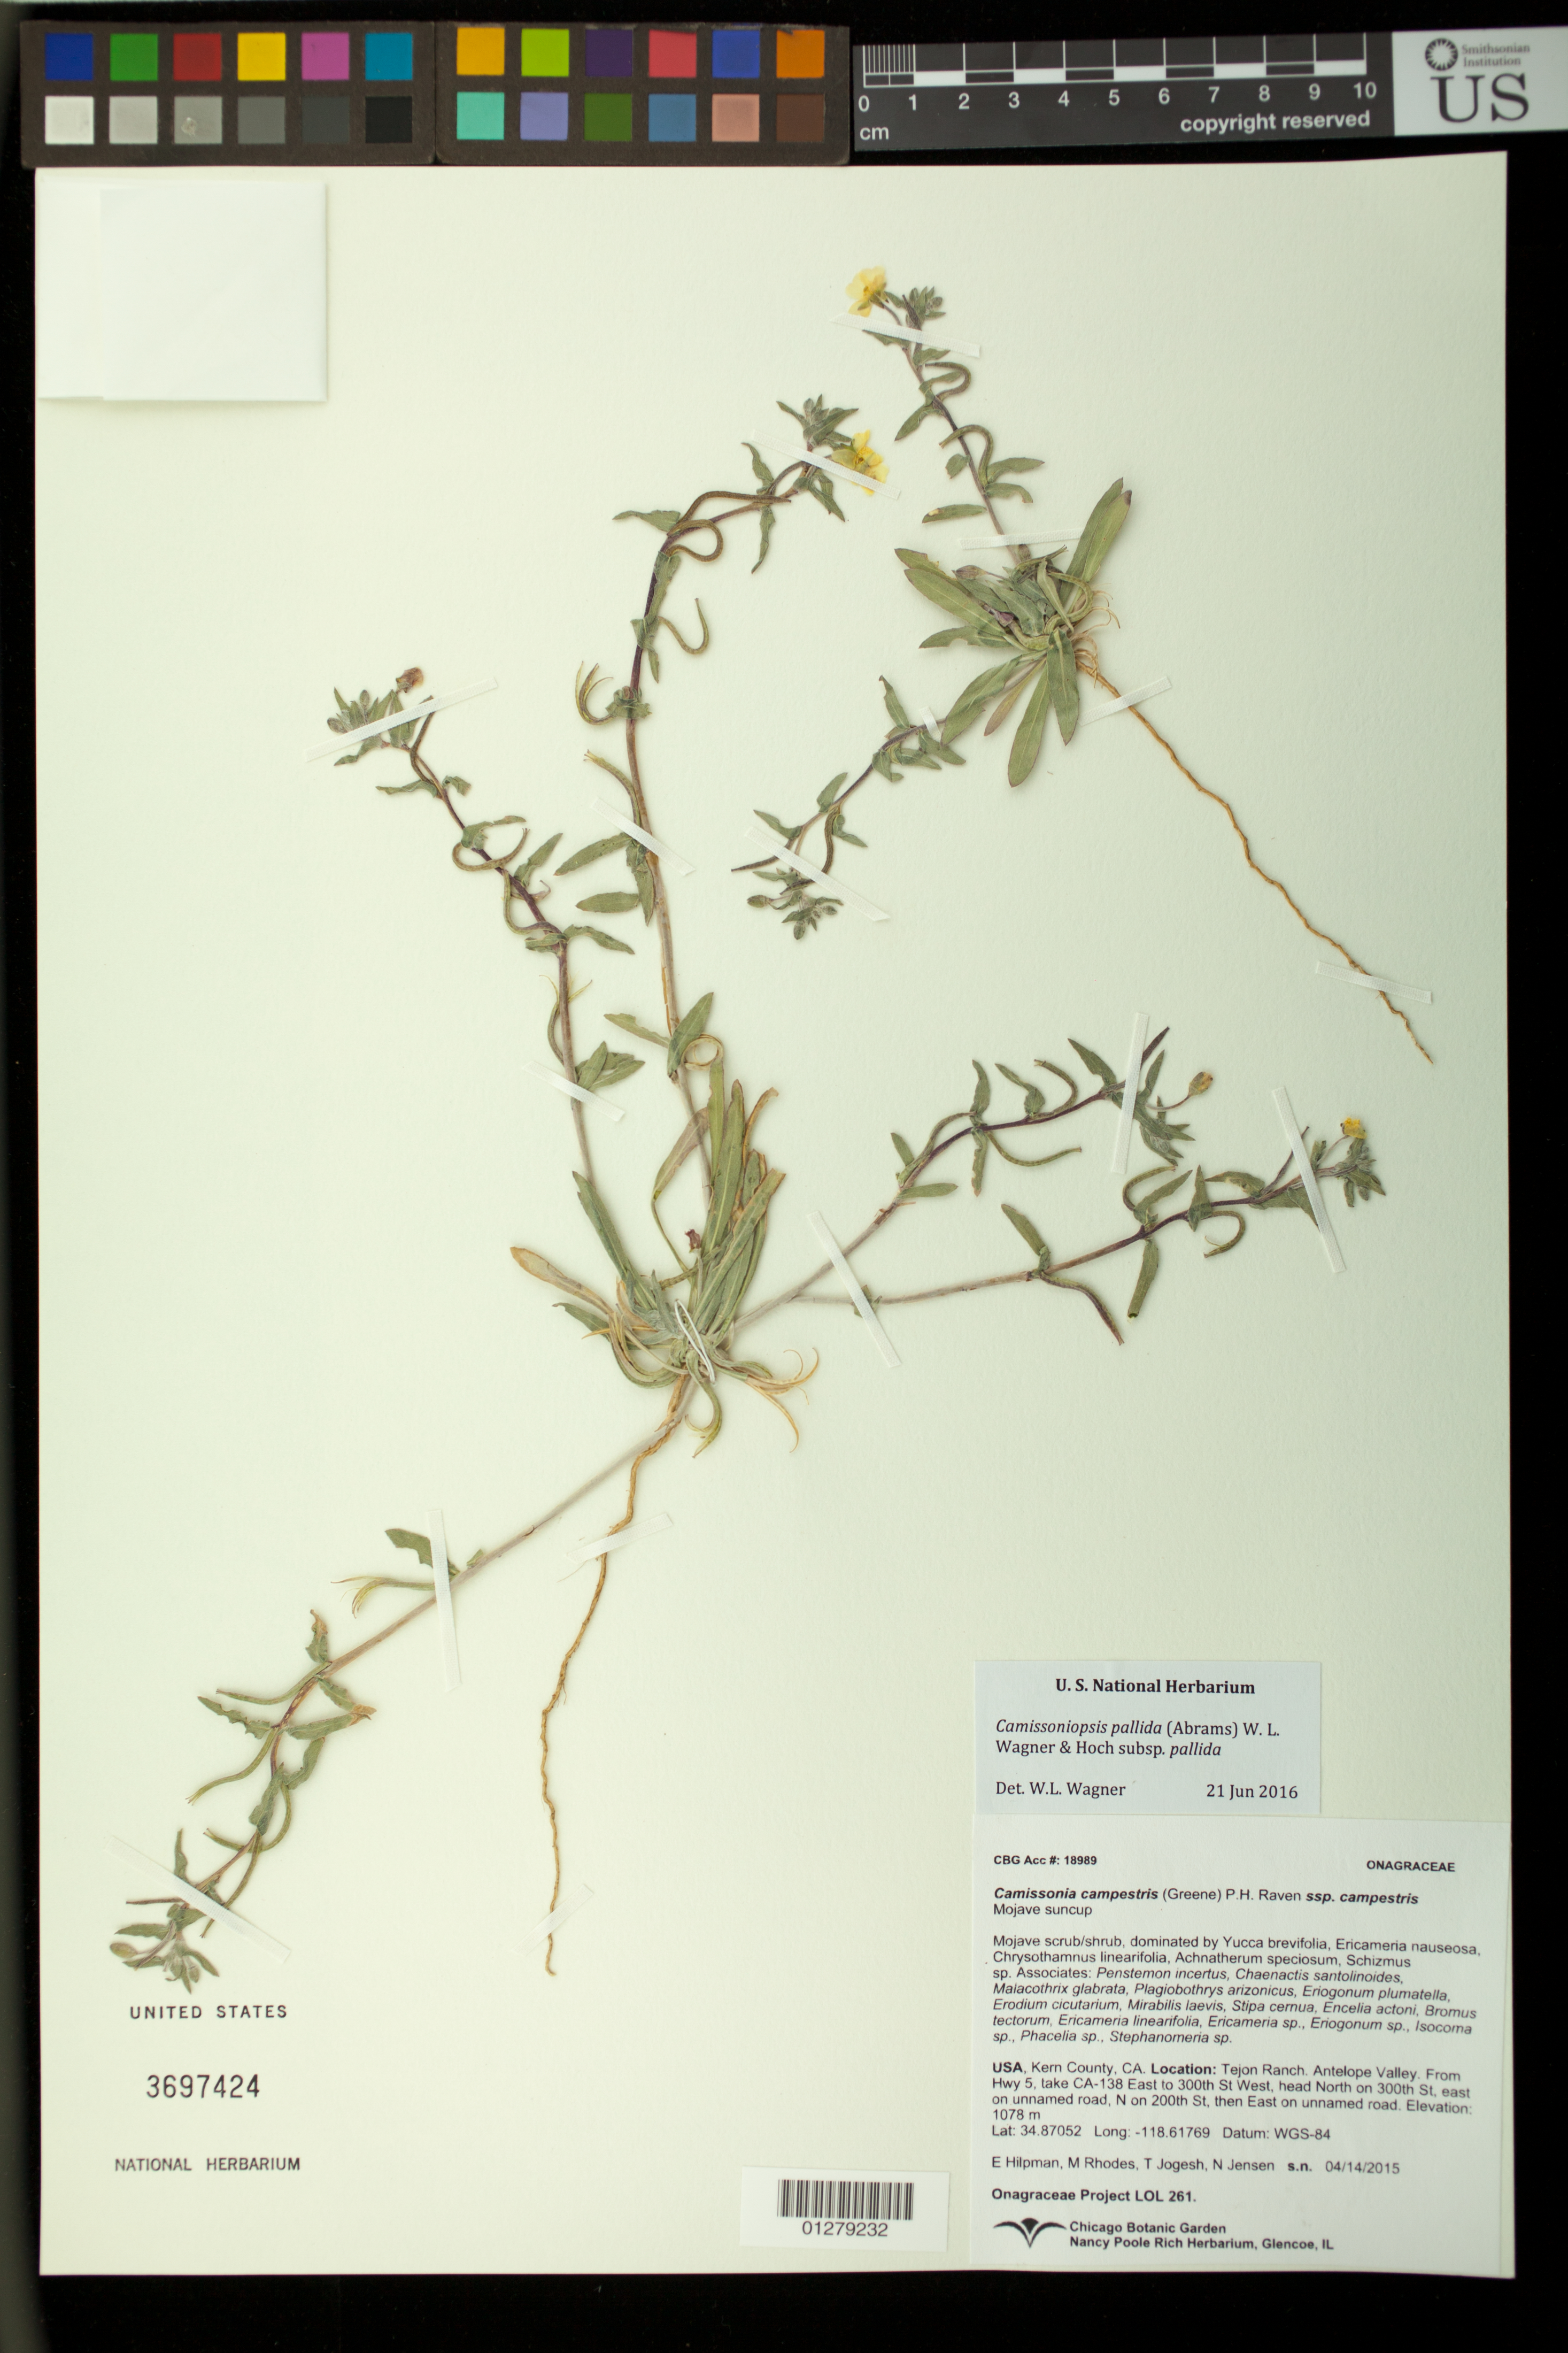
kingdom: Plantae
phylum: Tracheophyta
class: Magnoliopsida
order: Myrtales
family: Onagraceae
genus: Camissoniopsis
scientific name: Camissoniopsis pallida subsp. pallida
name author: (Abrams) W.L. Wagner & Hoch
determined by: Wagner, W. L., (BOT), Smithsonian Institution - National Museum of Natural History (UNITED STATES)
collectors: E. Hilpman, M. Rhodes & T. Jojesh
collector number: LOL 261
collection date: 2015-04-14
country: United States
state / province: California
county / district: Kern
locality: Tejon Ranch, Antelope Valley. From Hwy 5, take CA-138 East to 300th St West, head North on 300th St, easn on unnamed road, N on 200th St, then East on unnamed road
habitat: Mojave scrub/shrub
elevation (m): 1078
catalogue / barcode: US 3697424